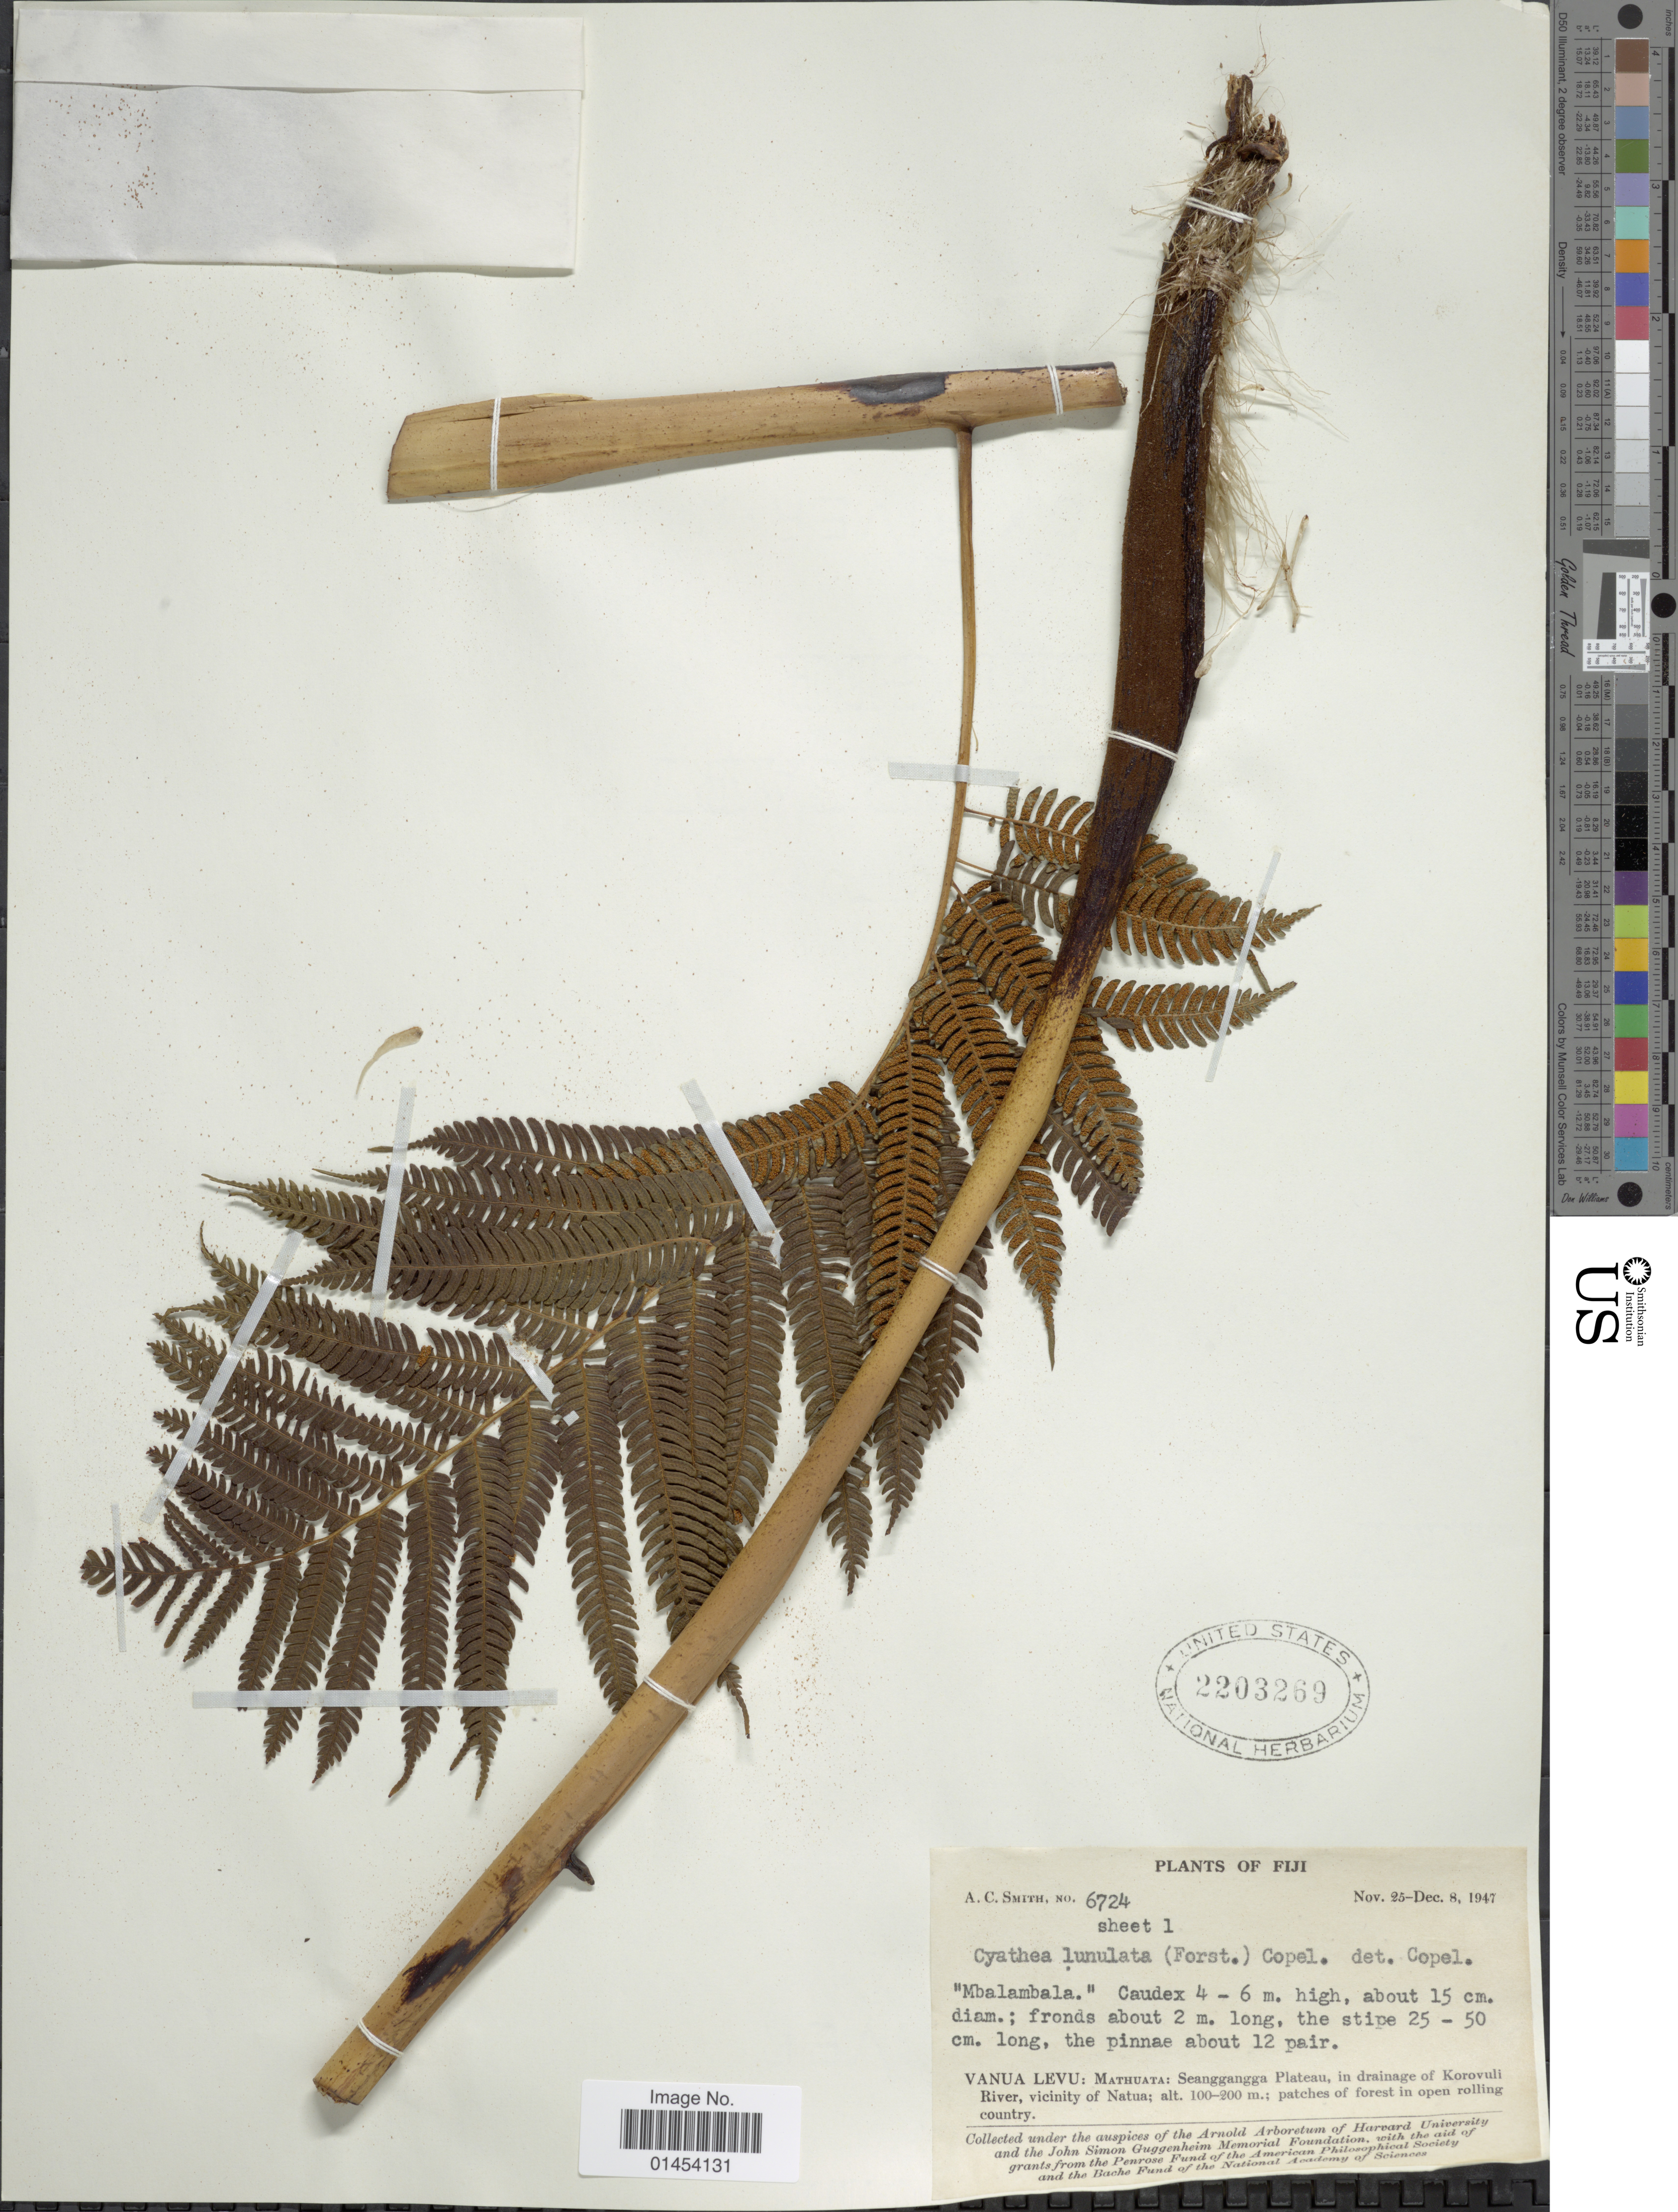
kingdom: Plantae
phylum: Tracheophyta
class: Polypodiopsida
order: Cyatheales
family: Cyatheaceae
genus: Cyathea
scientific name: Cyathea lunulata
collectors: A. C. Smith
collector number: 6724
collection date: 1947-11-25/1947-12-08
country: Fiji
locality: Vanua Levu: Mathuata: Seanggangga Plateau, in drainage of Korovuli River, vicinity of Natua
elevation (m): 100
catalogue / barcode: US 2203269